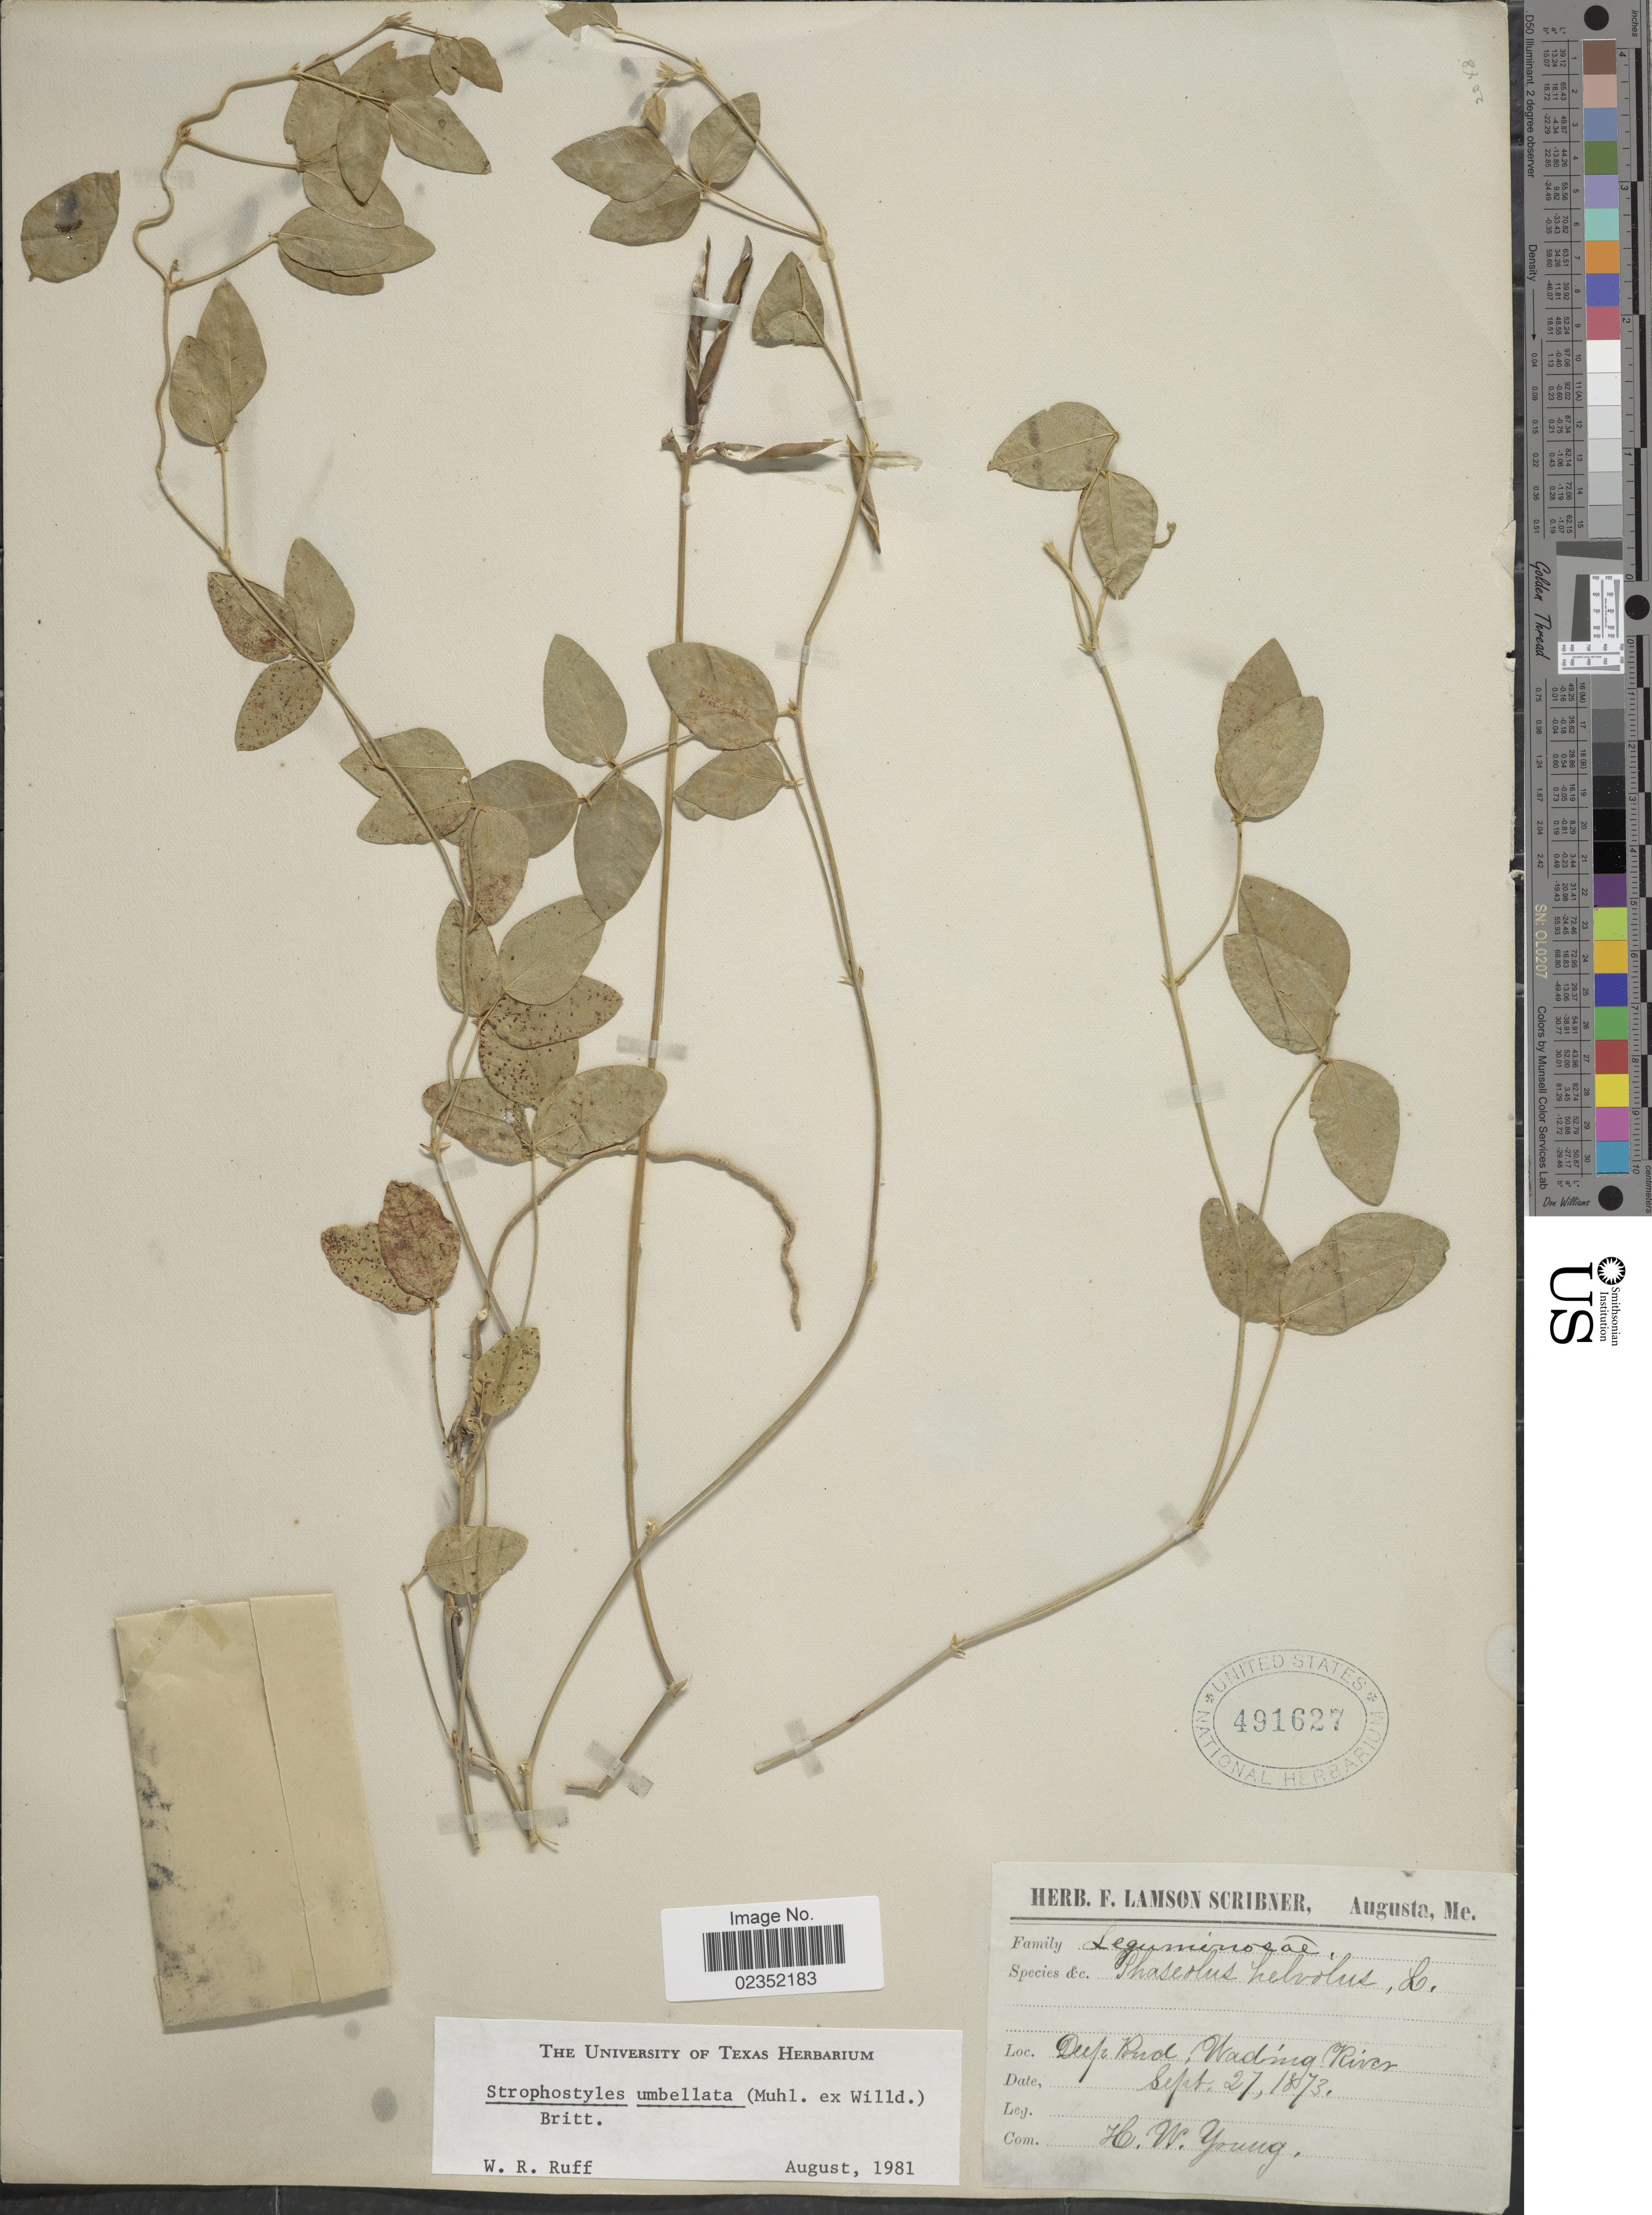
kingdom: Plantae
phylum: Tracheophyta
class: Magnoliopsida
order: Fabales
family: Fabaceae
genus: Strophostyles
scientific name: Strophostyles umbellata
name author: (Muhl. ex Willd.) Britton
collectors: H. W. Young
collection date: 1873-08-27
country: United States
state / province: Maine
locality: Deep Pond, Wading River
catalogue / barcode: US 491627